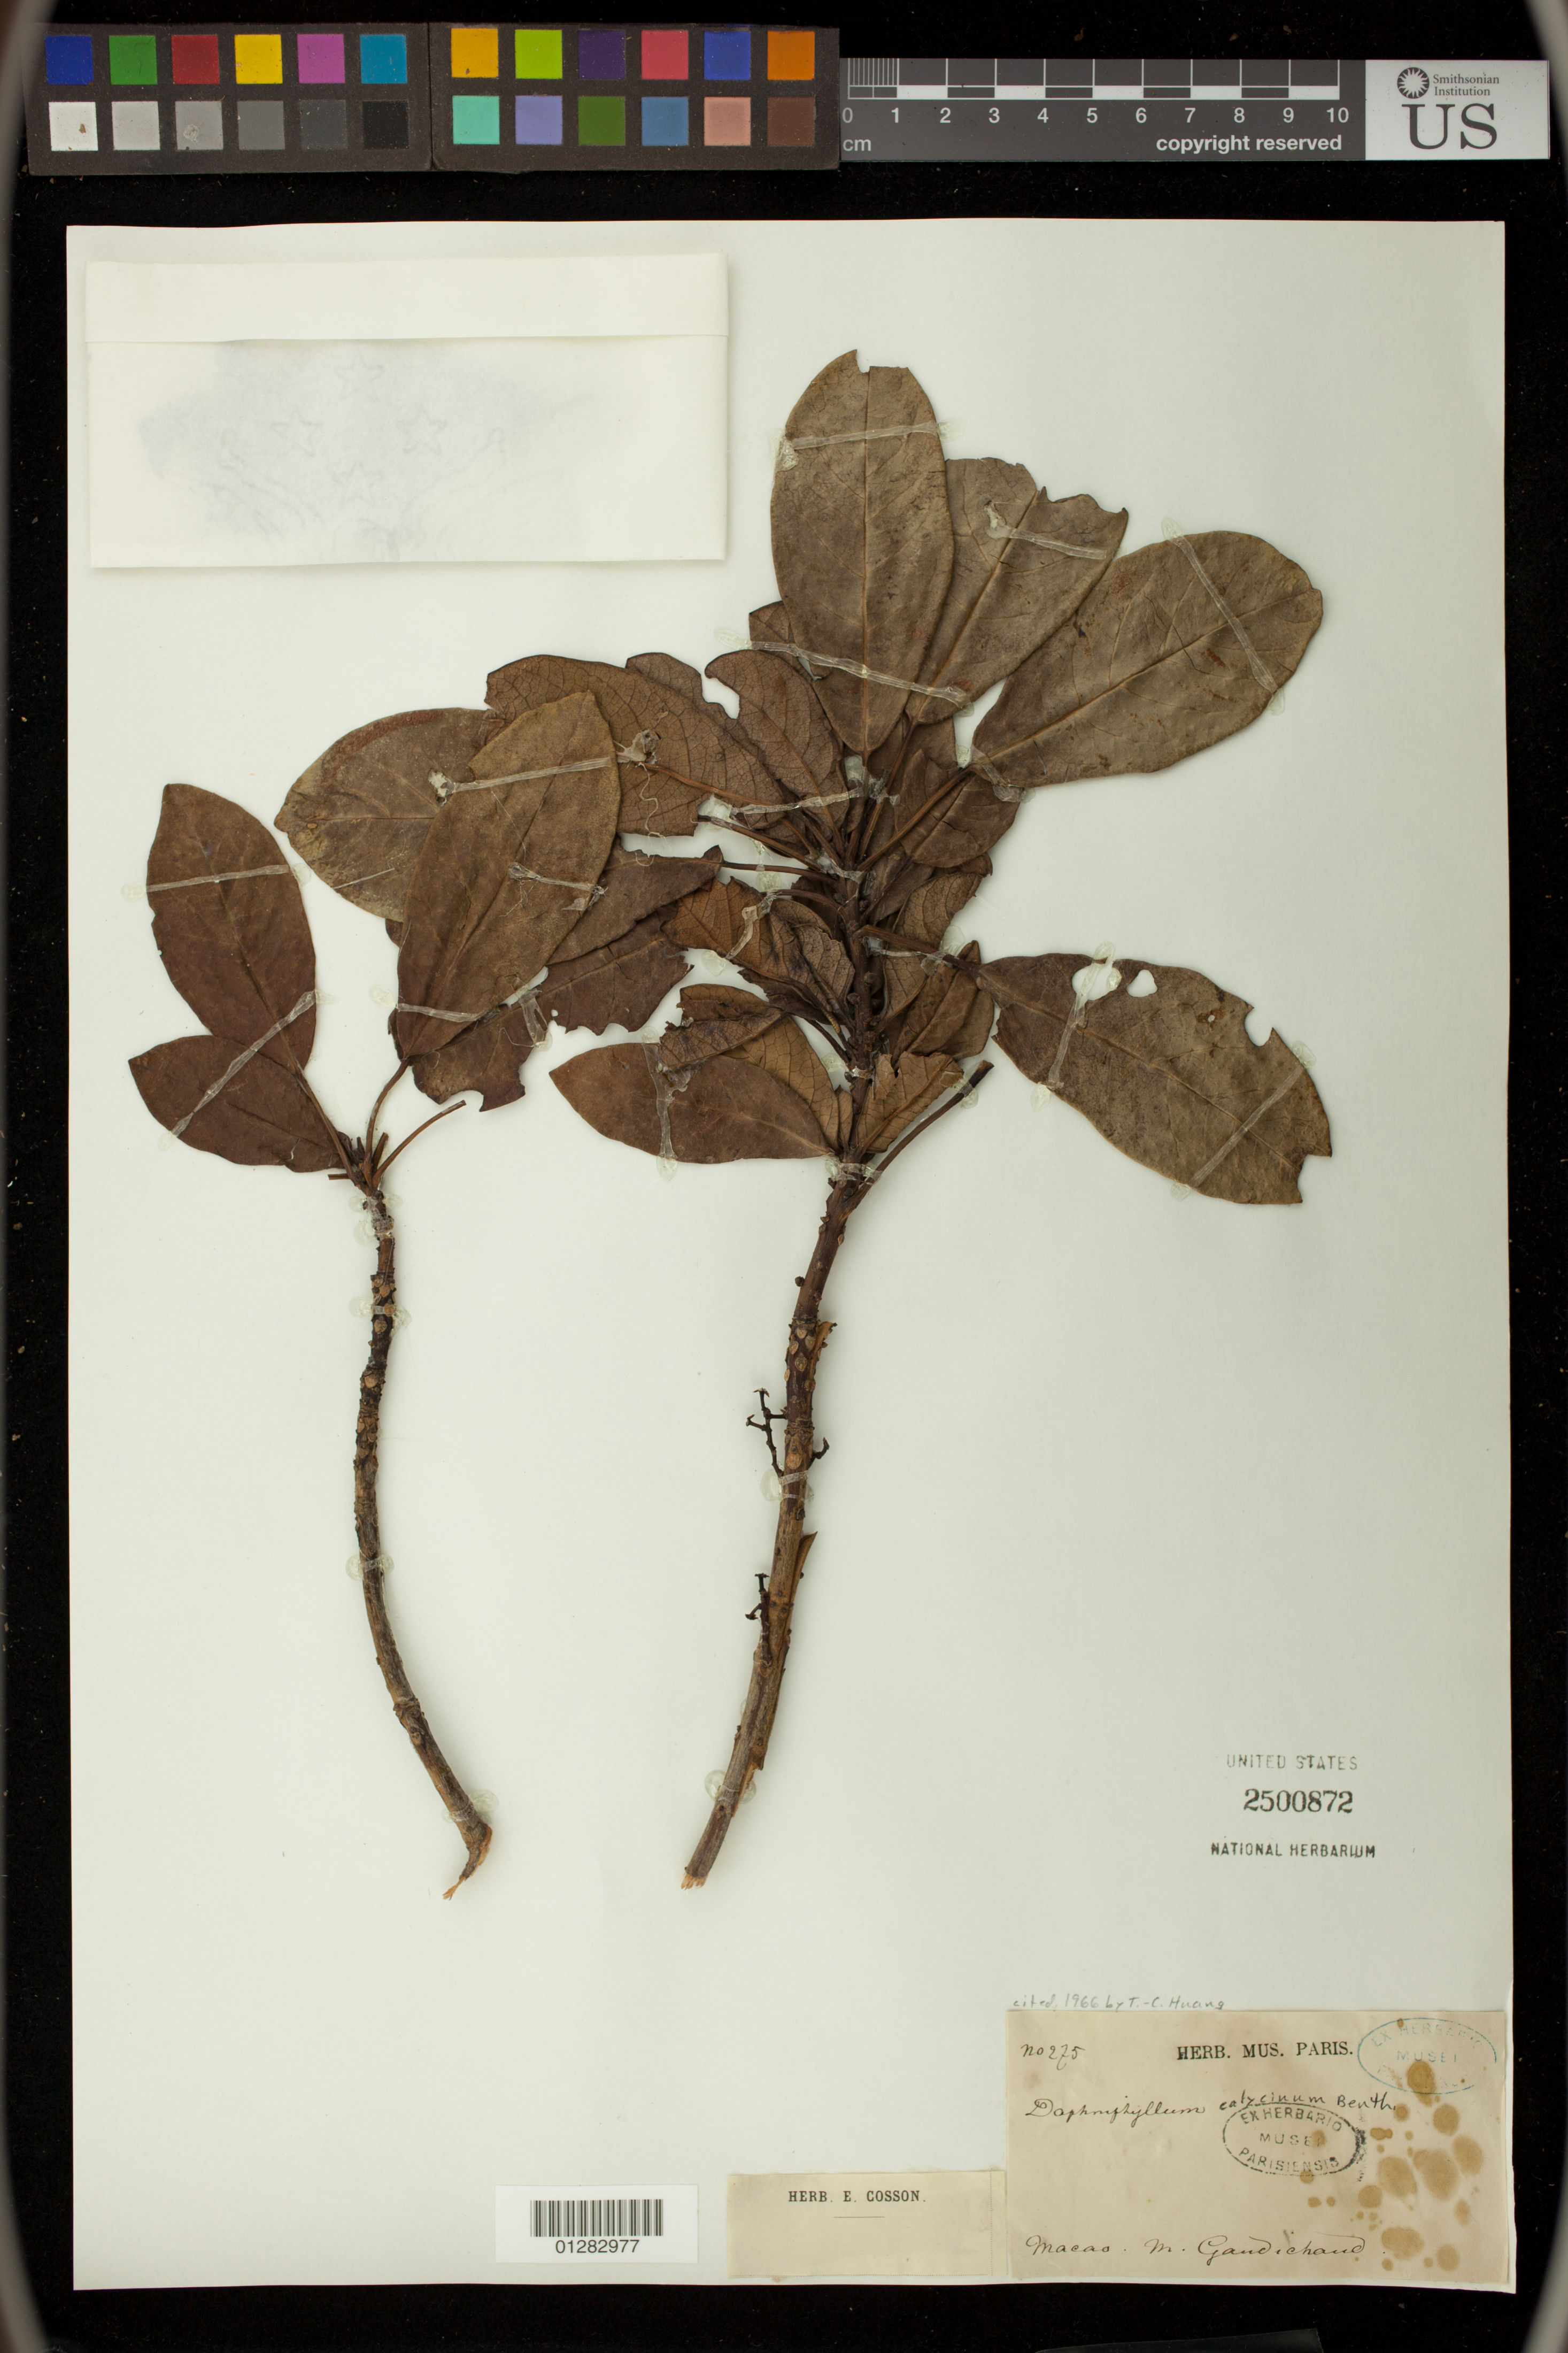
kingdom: Plantae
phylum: Tracheophyta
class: Magnoliopsida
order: Saxifragales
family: Daphniphyllaceae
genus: Daphniphyllum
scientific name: Daphniphyllum calycinum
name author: Benth.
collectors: C. Gaudichaud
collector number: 275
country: China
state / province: Macau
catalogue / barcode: US 2500872